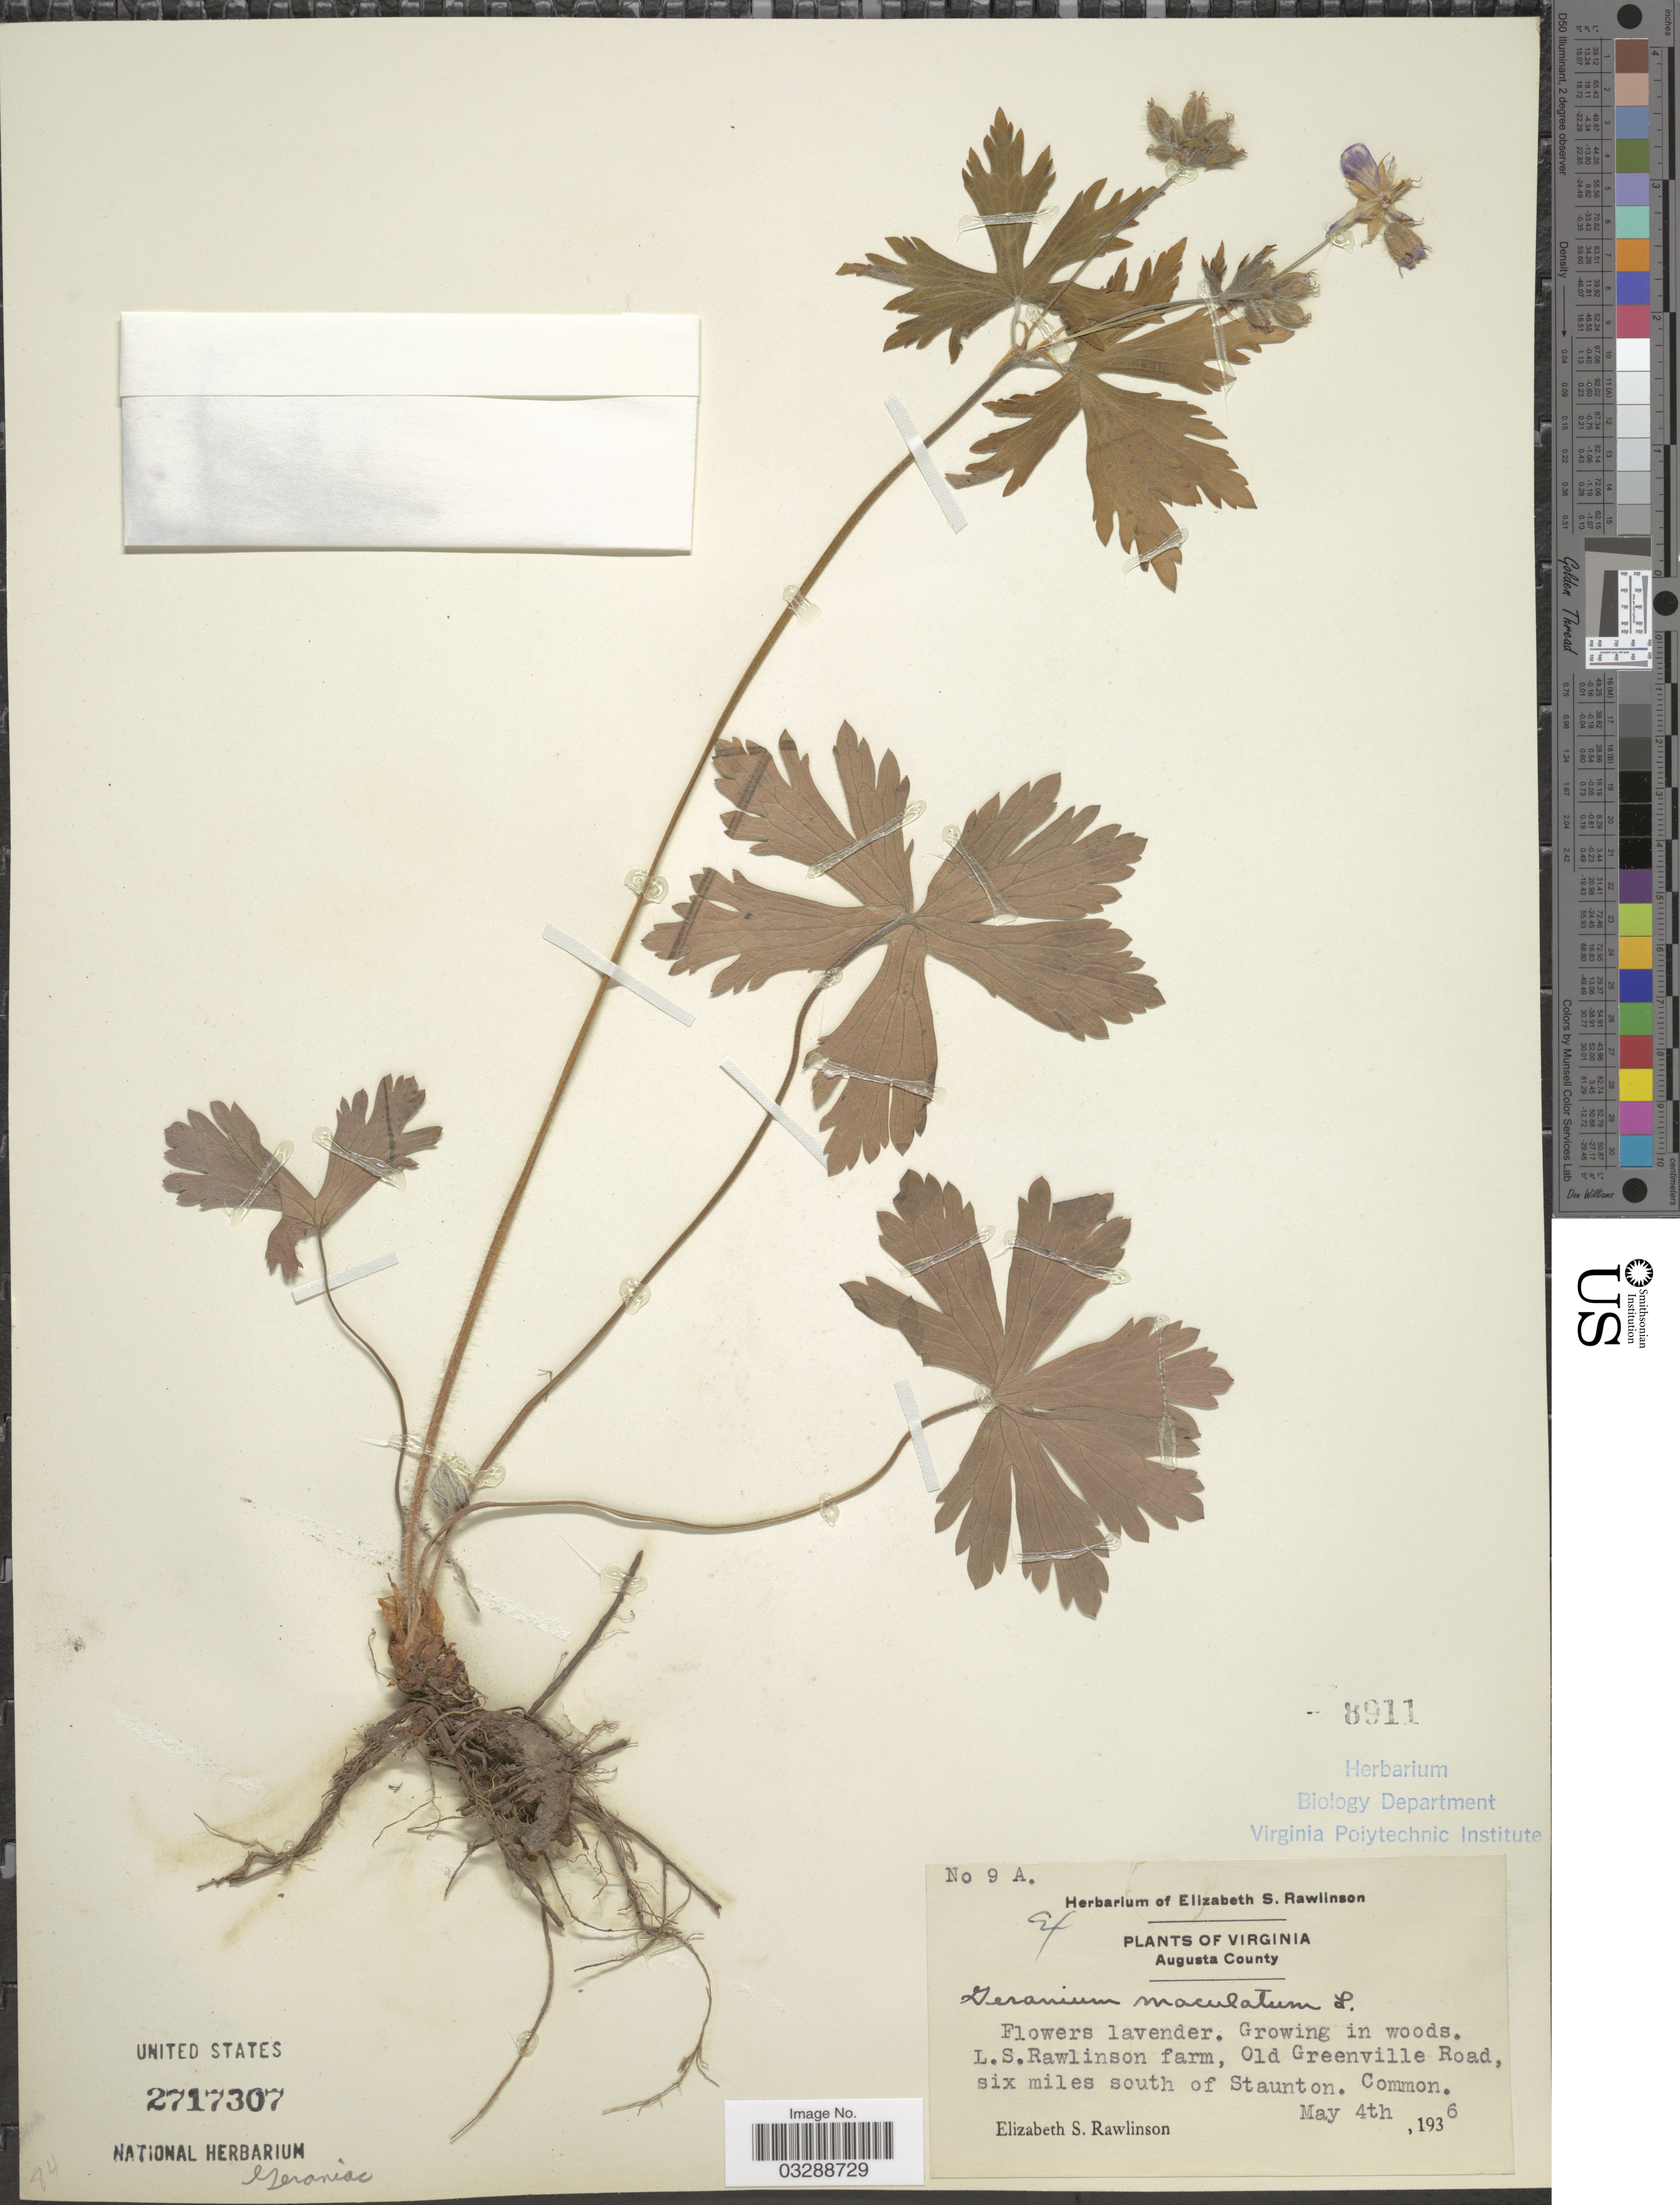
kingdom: Plantae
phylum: Tracheophyta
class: Magnoliopsida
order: Geraniales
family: Geraniaceae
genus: Geranium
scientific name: Geranium maculatum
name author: L.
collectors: E. S. Rawlinson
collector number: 9A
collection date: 1936-05-04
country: United States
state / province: Virginia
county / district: Augusta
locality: Augusta County, L.S. Rawlinson farm, Old Greenville Road, six miles south of Staunton.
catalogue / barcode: US 2717307